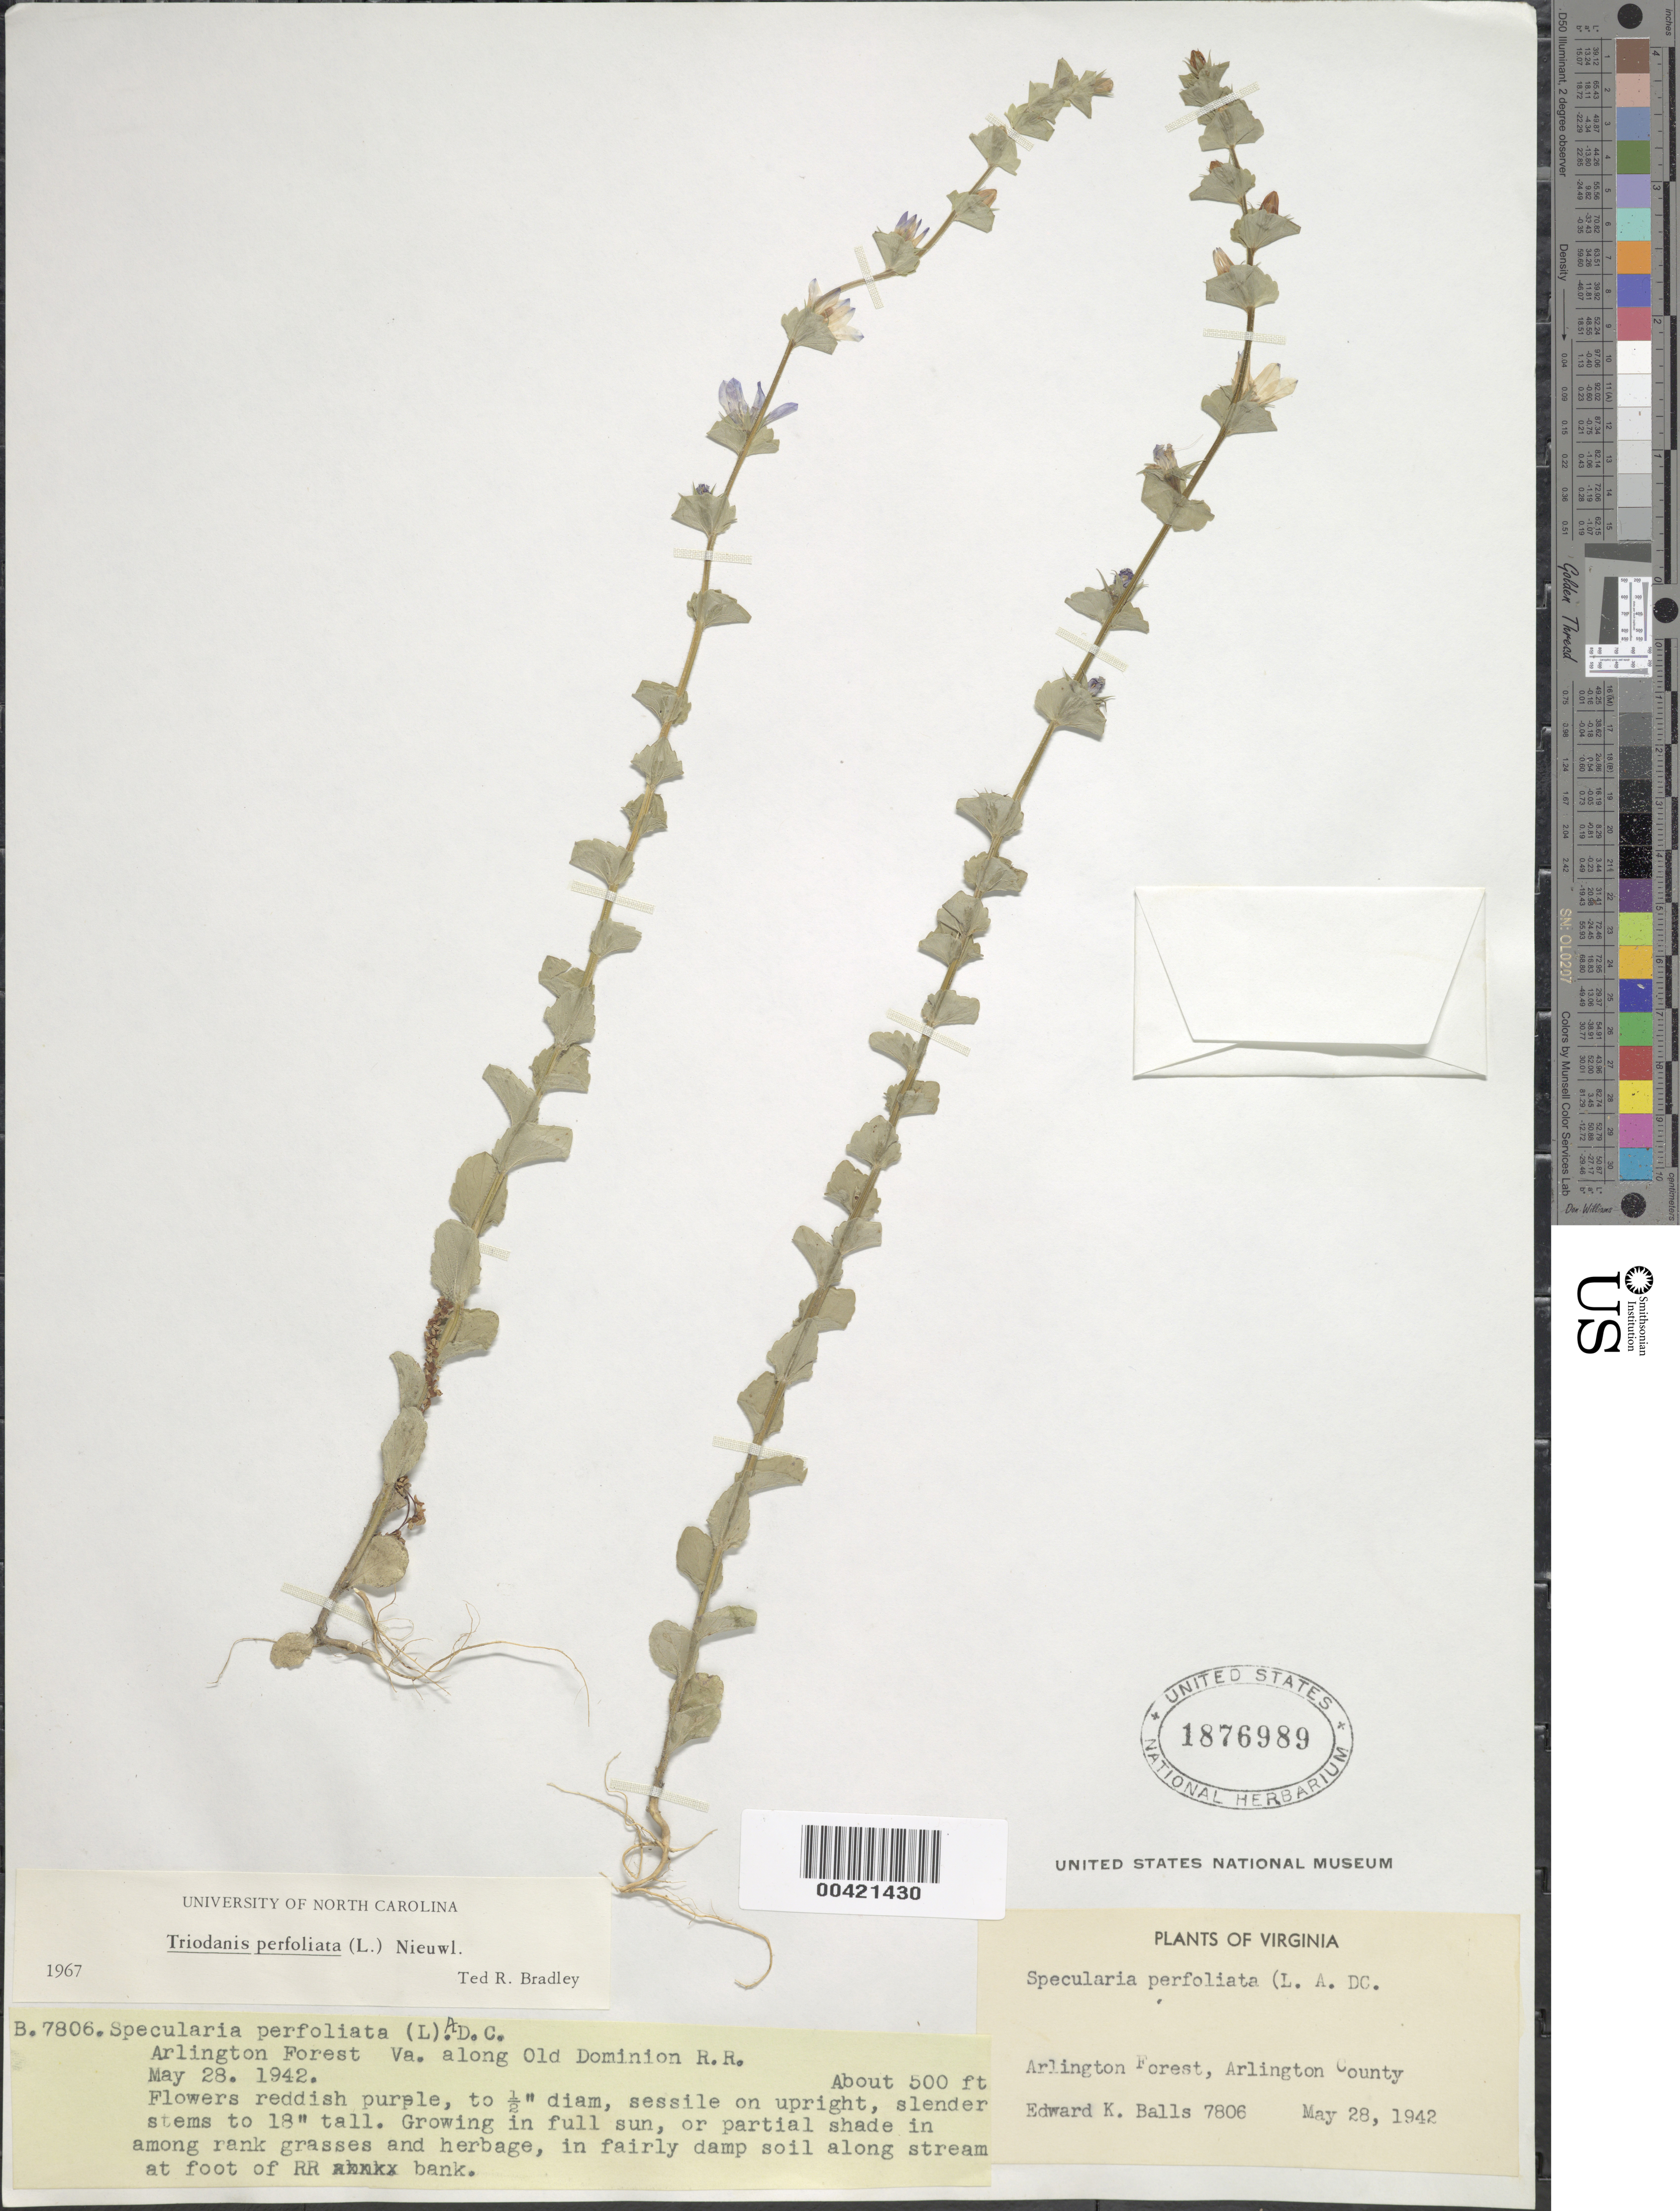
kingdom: Plantae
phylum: Tracheophyta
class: Magnoliopsida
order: Asterales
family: Campanulaceae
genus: Triodanis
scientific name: Triodanis perfoliata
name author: (L.) Nieuwl.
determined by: Bradley, T. R.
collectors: E. K. Balls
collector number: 7806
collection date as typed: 28 May 1942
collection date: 1942-05-28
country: United States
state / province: Virginia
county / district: Arlington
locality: Arlington Forest along Old Dominion R.R.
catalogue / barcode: US 1876989